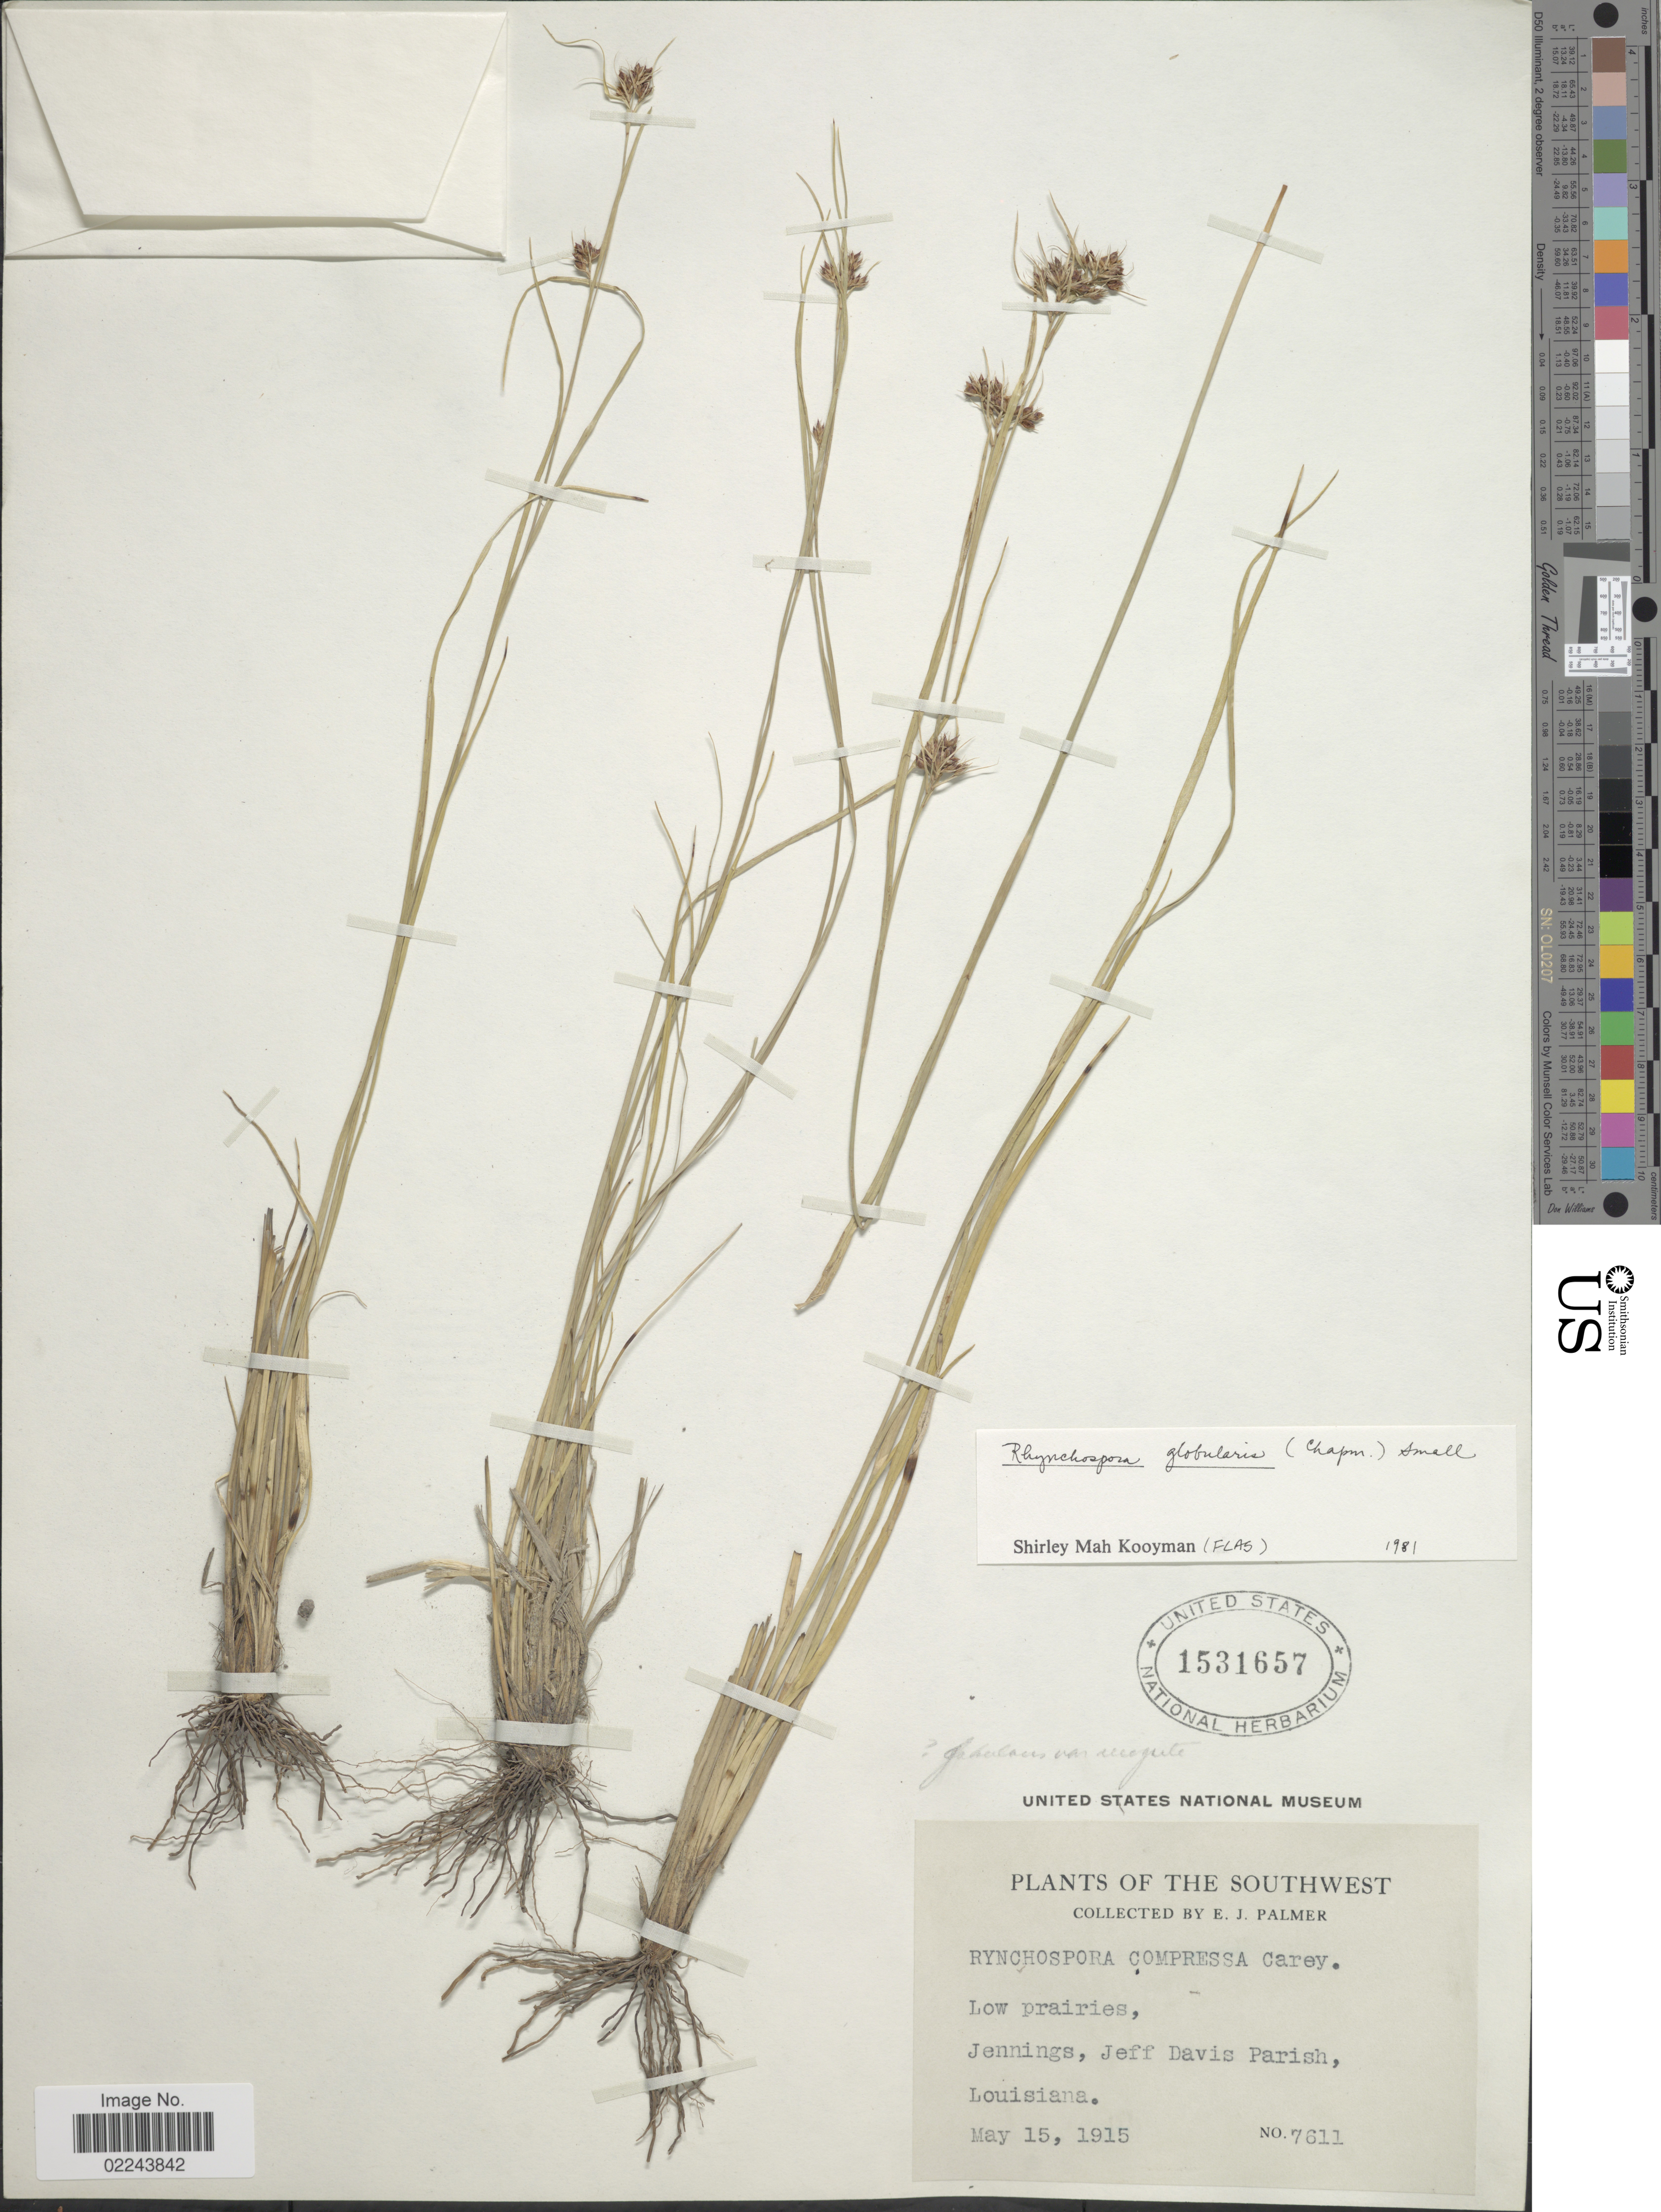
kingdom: Plantae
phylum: Tracheophyta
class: Liliopsida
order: Poales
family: Cyperaceae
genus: Rhynchospora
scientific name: Rhynchospora globularis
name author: (Chapm.) Small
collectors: E. J. Palmer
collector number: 7611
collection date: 1915-05-15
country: United States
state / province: Louisiana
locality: The Southwest, Jennings, Jeff Davis Parish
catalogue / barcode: US 1531657